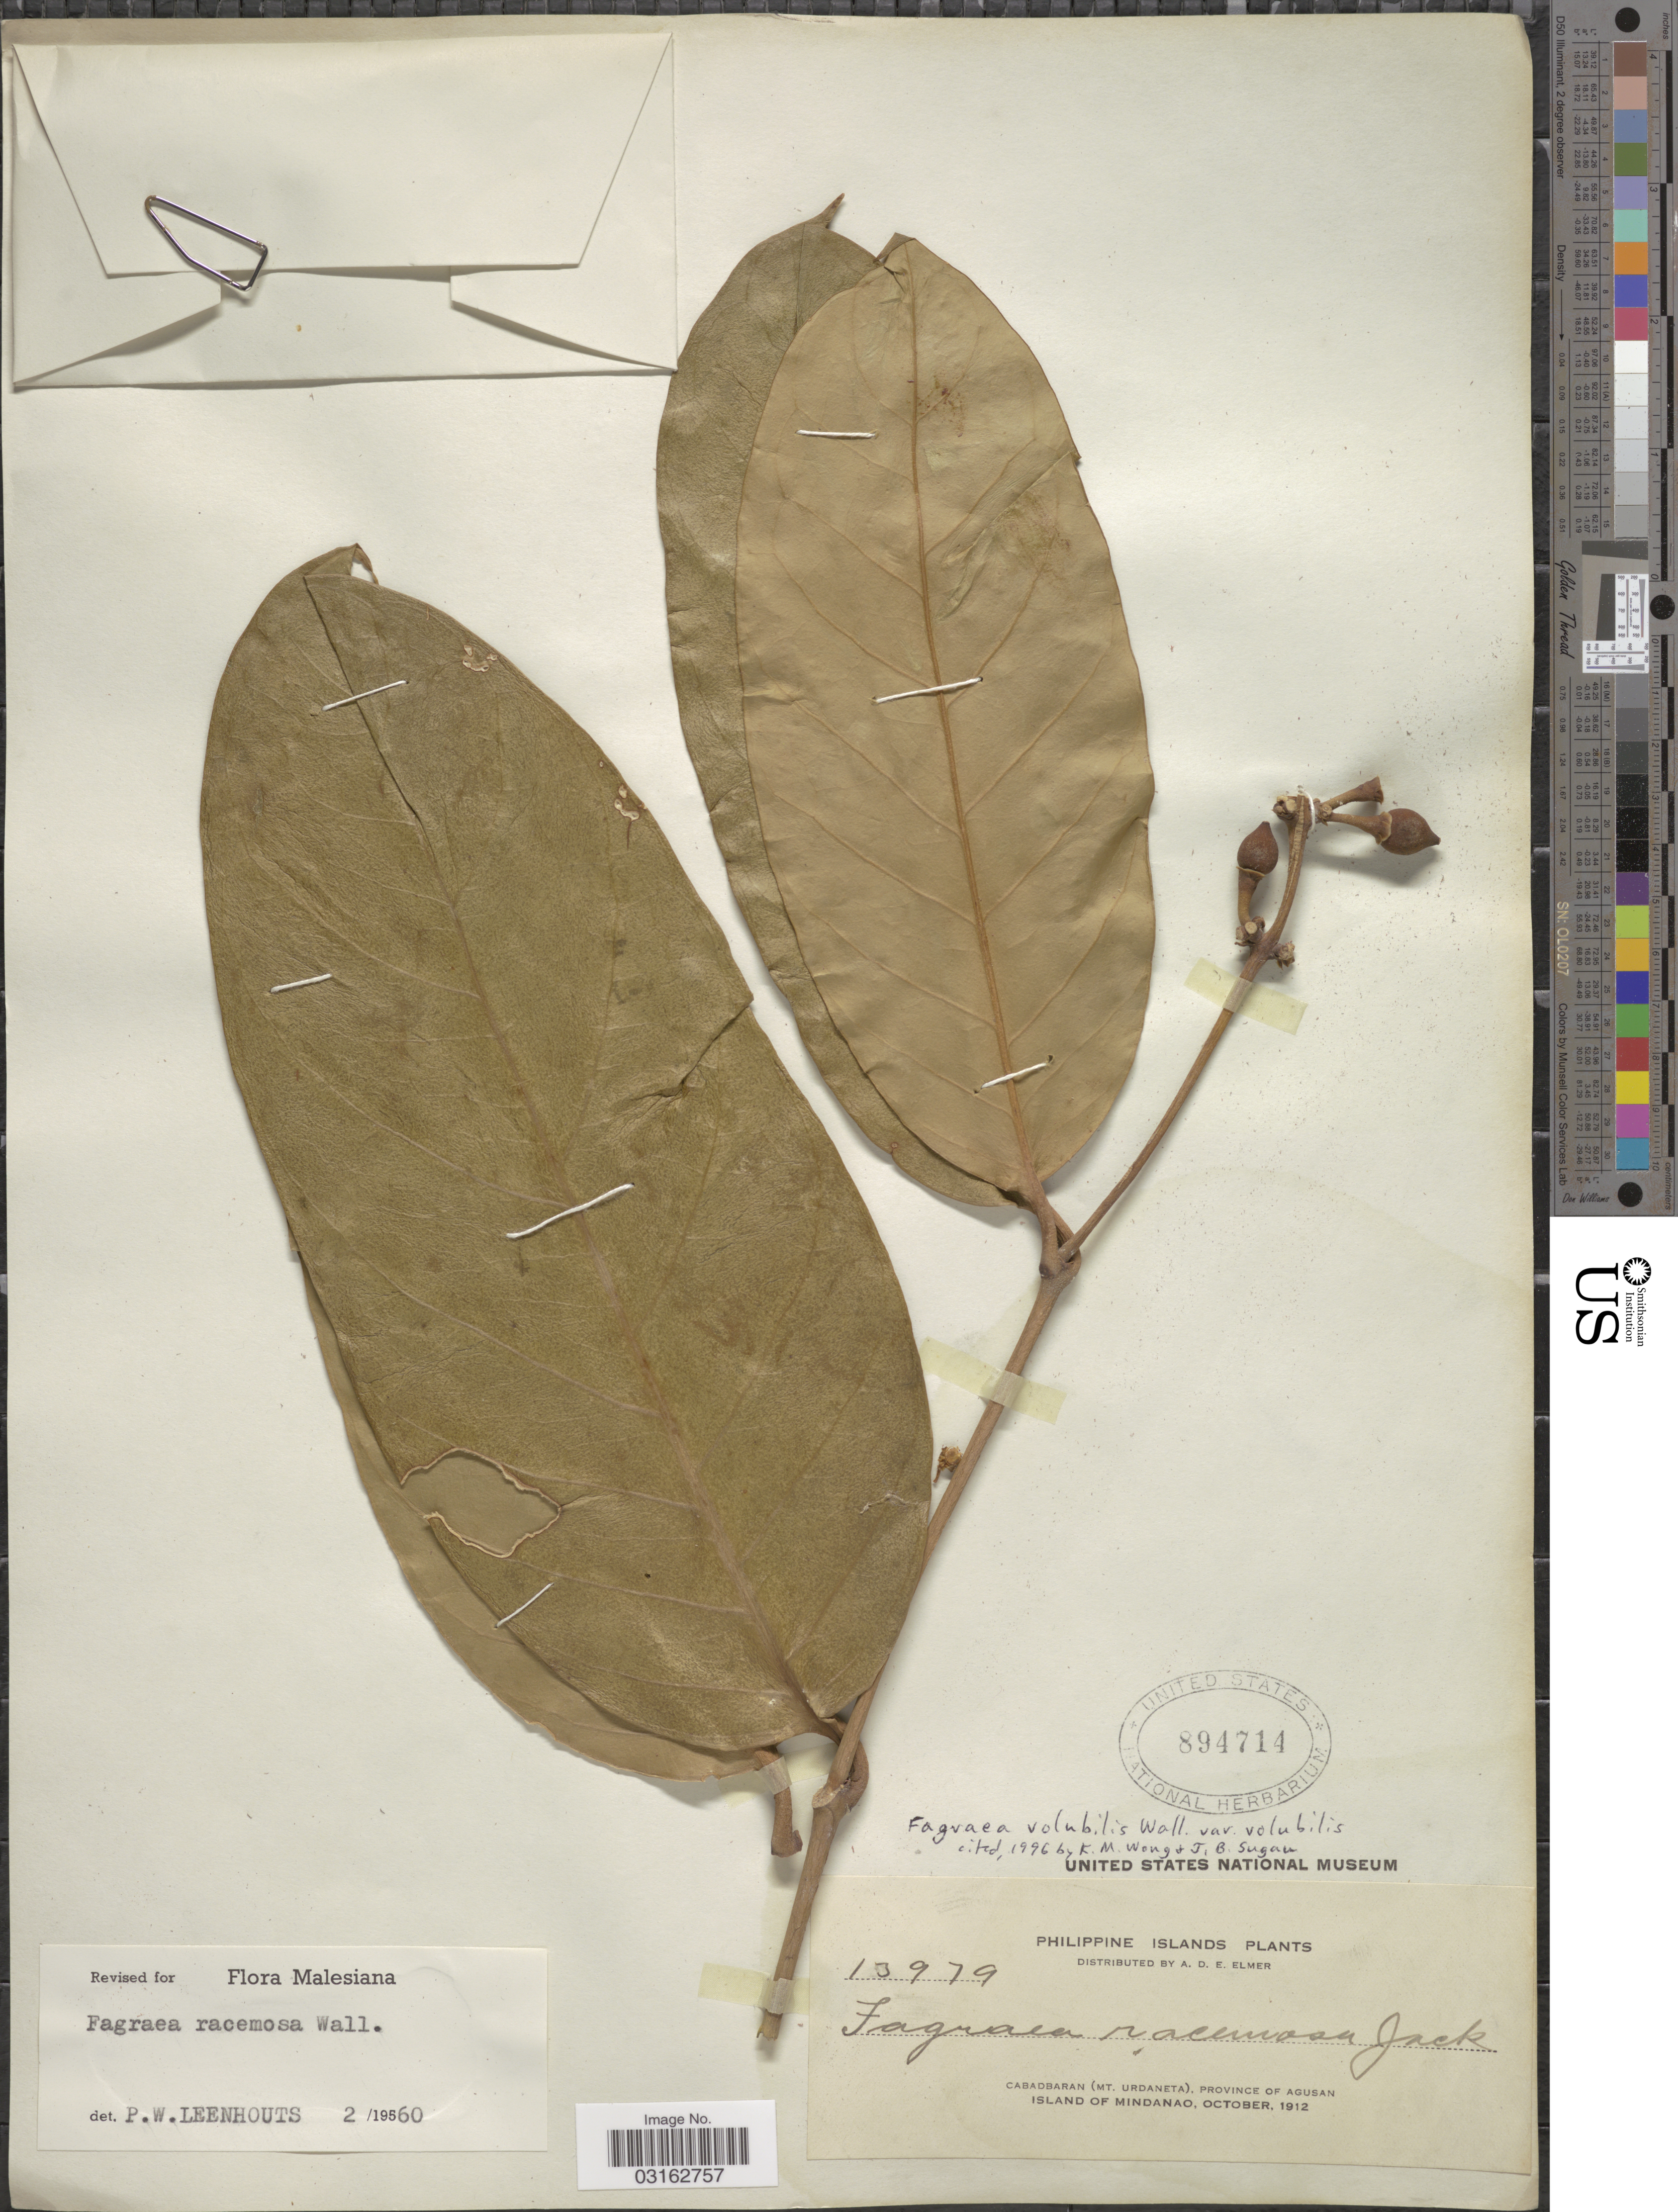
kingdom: Plantae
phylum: Tracheophyta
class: Magnoliopsida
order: Gentianales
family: Gentianaceae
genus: Fagraea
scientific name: Fagraea volubilis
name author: Wall.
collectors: A. D. E. Elmer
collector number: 13979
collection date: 1912-10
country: Philippines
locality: Cabadbaran (Mt. Urduneta), Province of Agusan, Island of Mindanao.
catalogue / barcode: US 894714